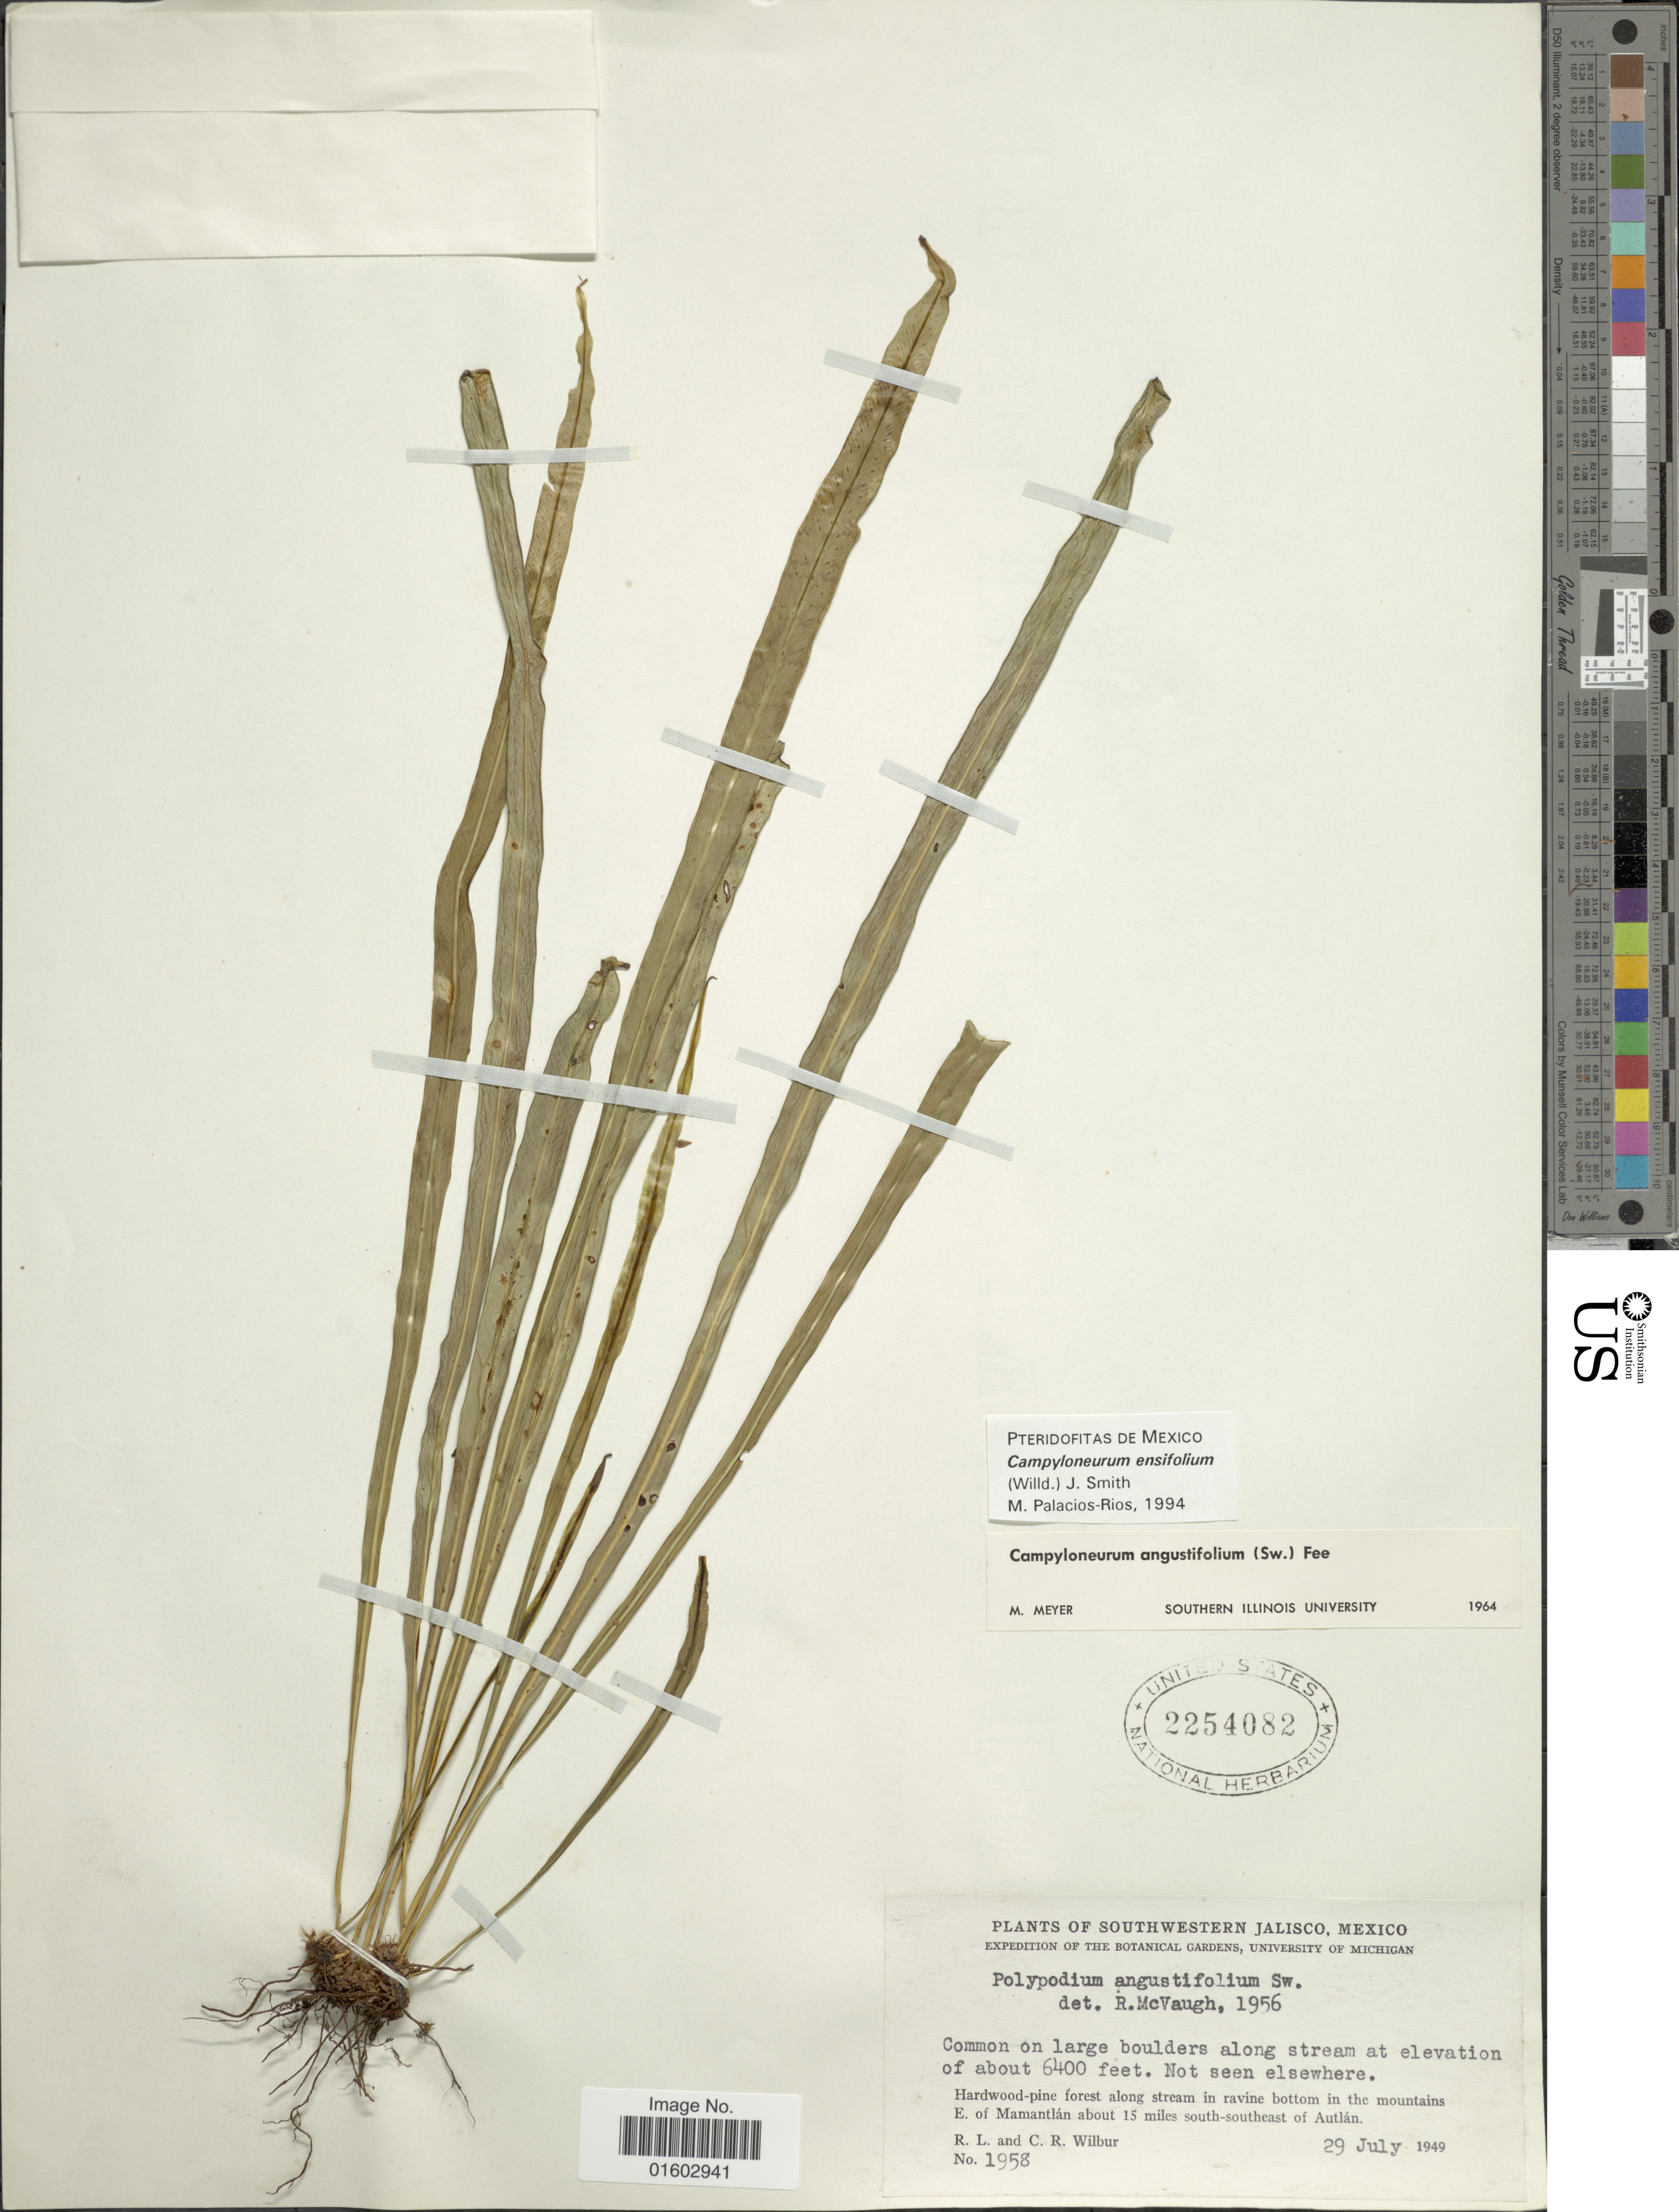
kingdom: Plantae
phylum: Tracheophyta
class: Polypodiopsida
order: Polypodiales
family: Polypodiaceae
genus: Campyloneurum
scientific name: Campyloneurum angustifolium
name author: (Sw.) Fée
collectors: R. L. Wilbur & C. Wilbur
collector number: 1958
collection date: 1949-07-29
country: Mexico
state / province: Jalisco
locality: Hardwoo-pine forest along stream in ravine bottom in the mountains E. of Mamantlan about 15 miles south-southeast of Autlan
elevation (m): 1951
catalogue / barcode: US 2254082